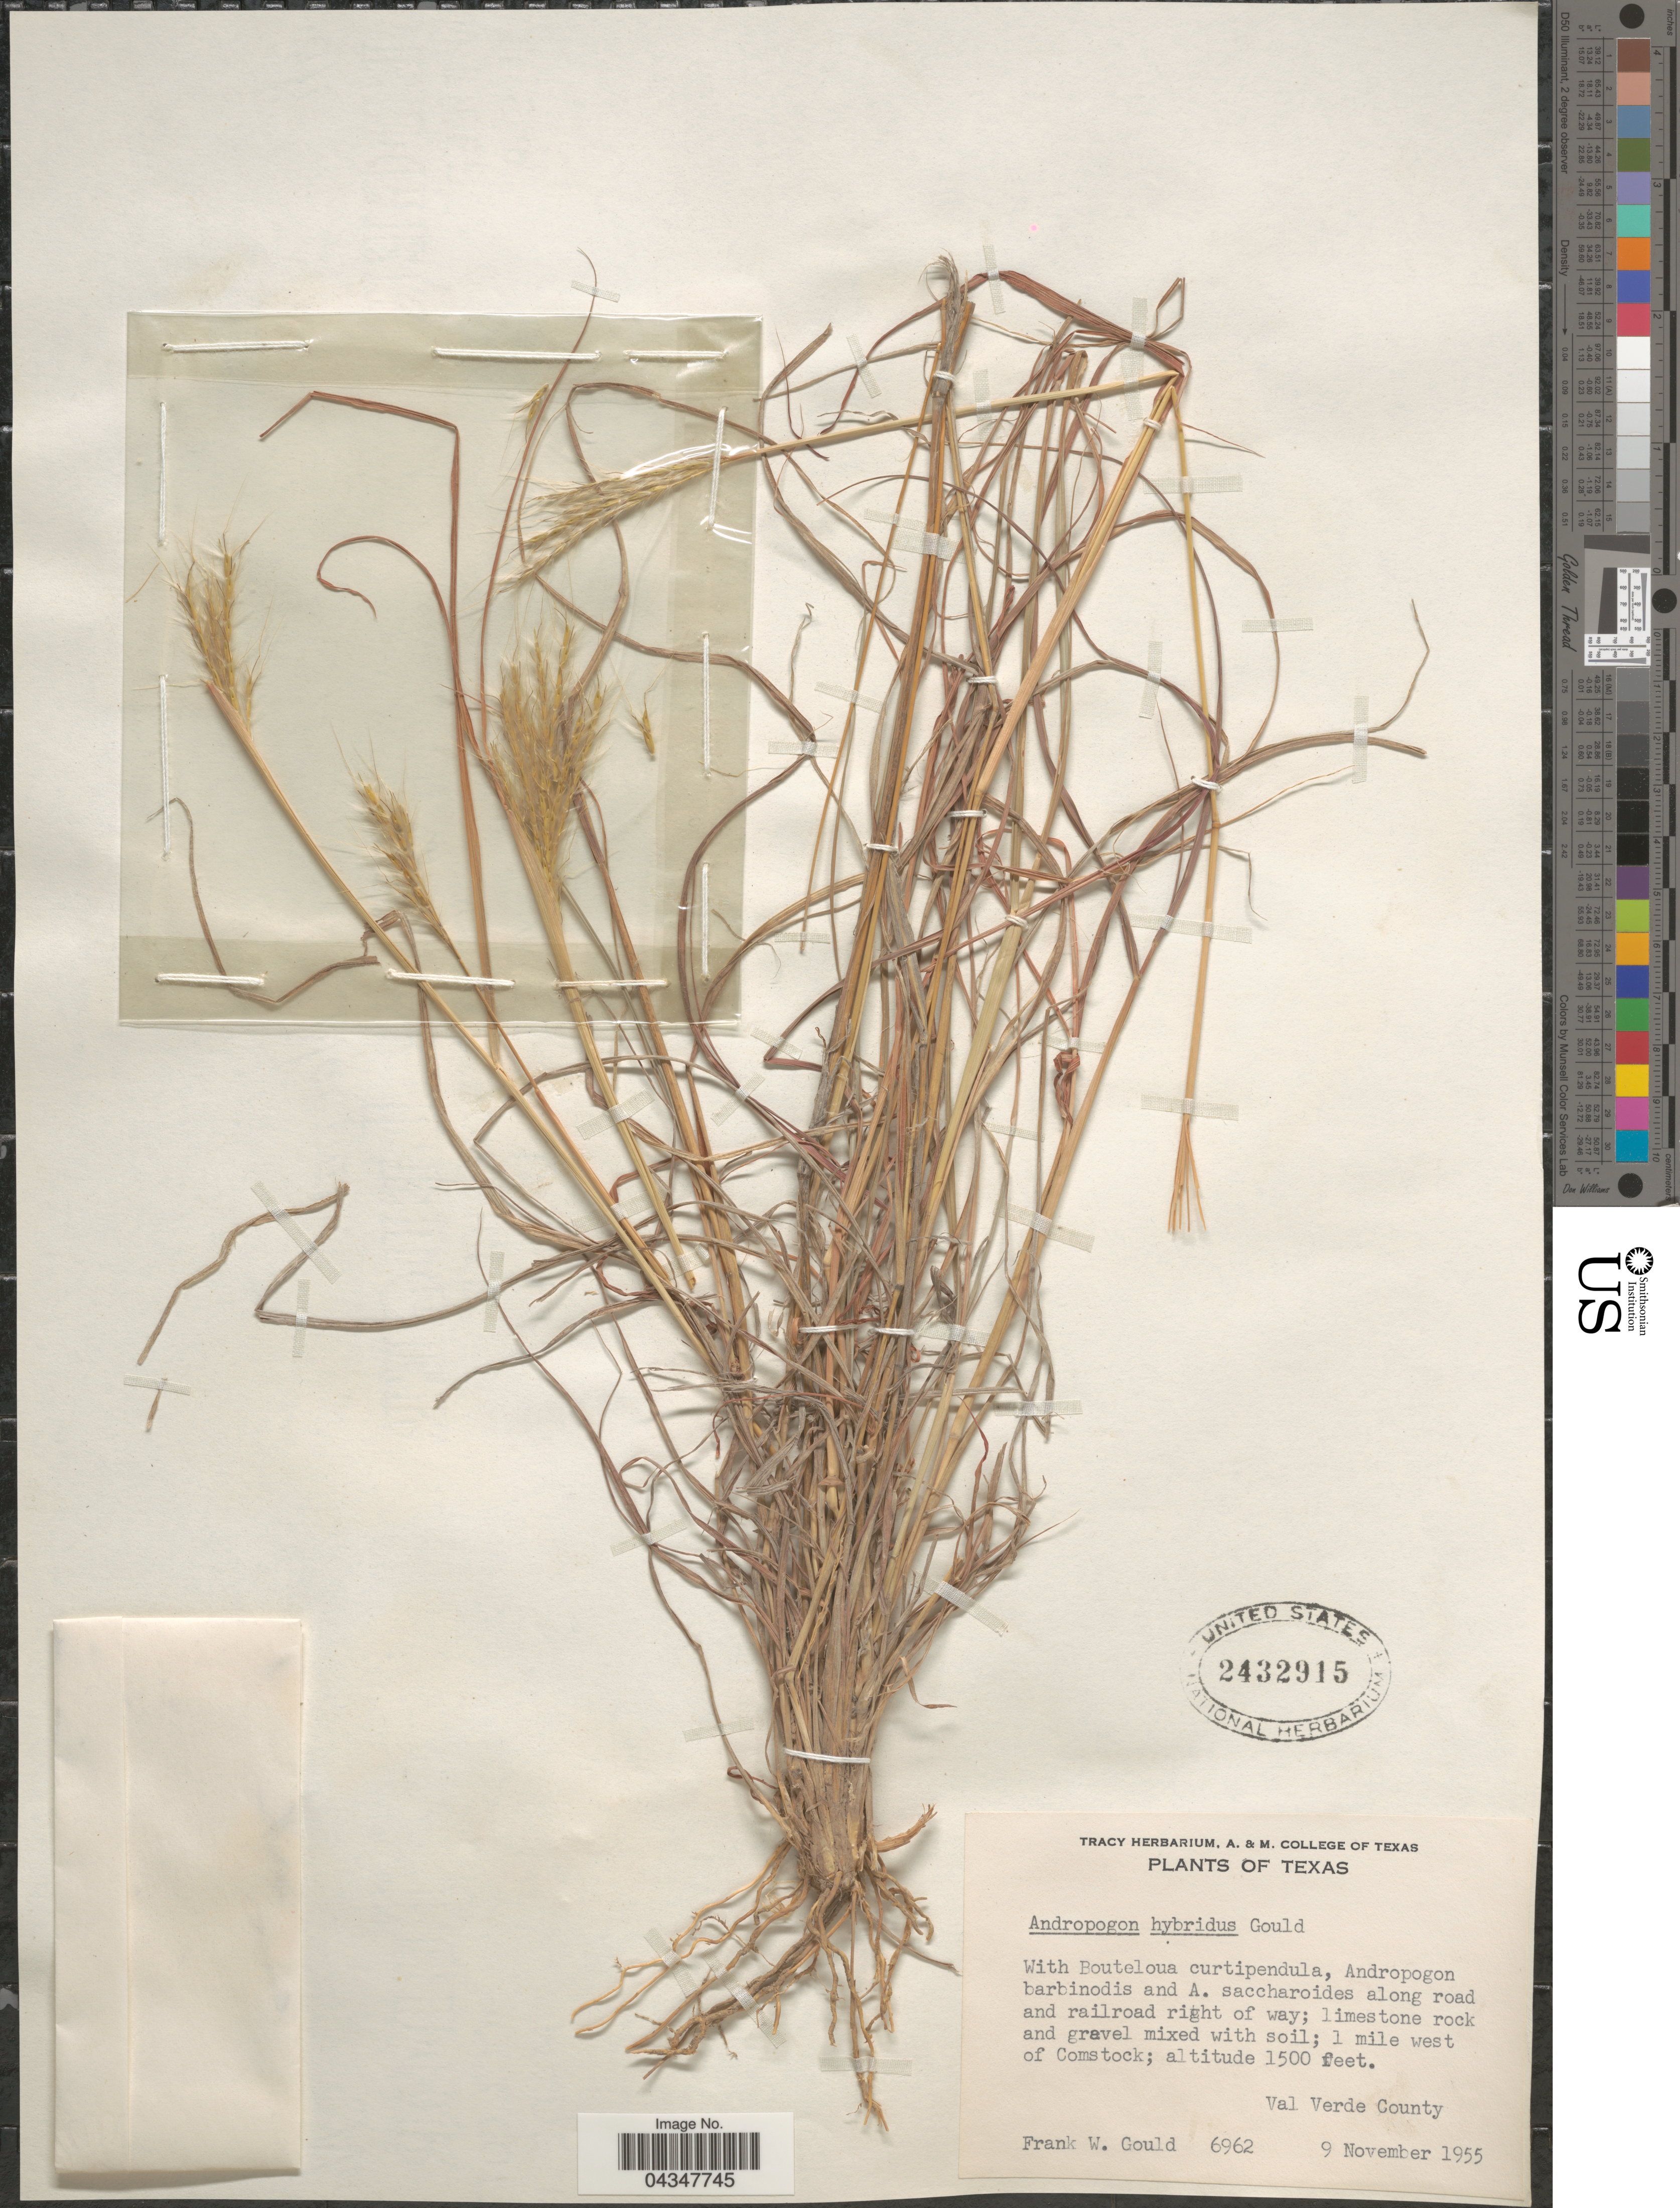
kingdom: Plantae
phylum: Tracheophyta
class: Liliopsida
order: Poales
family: Poaceae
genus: Bothriochloa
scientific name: Bothriochloa hybrida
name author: (Gould) Gould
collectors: F. W. Gould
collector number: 6962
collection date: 1955-11-09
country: United States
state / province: Texas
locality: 1 mile west of Comstock. Val Verde County.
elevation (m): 457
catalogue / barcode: US 2432915